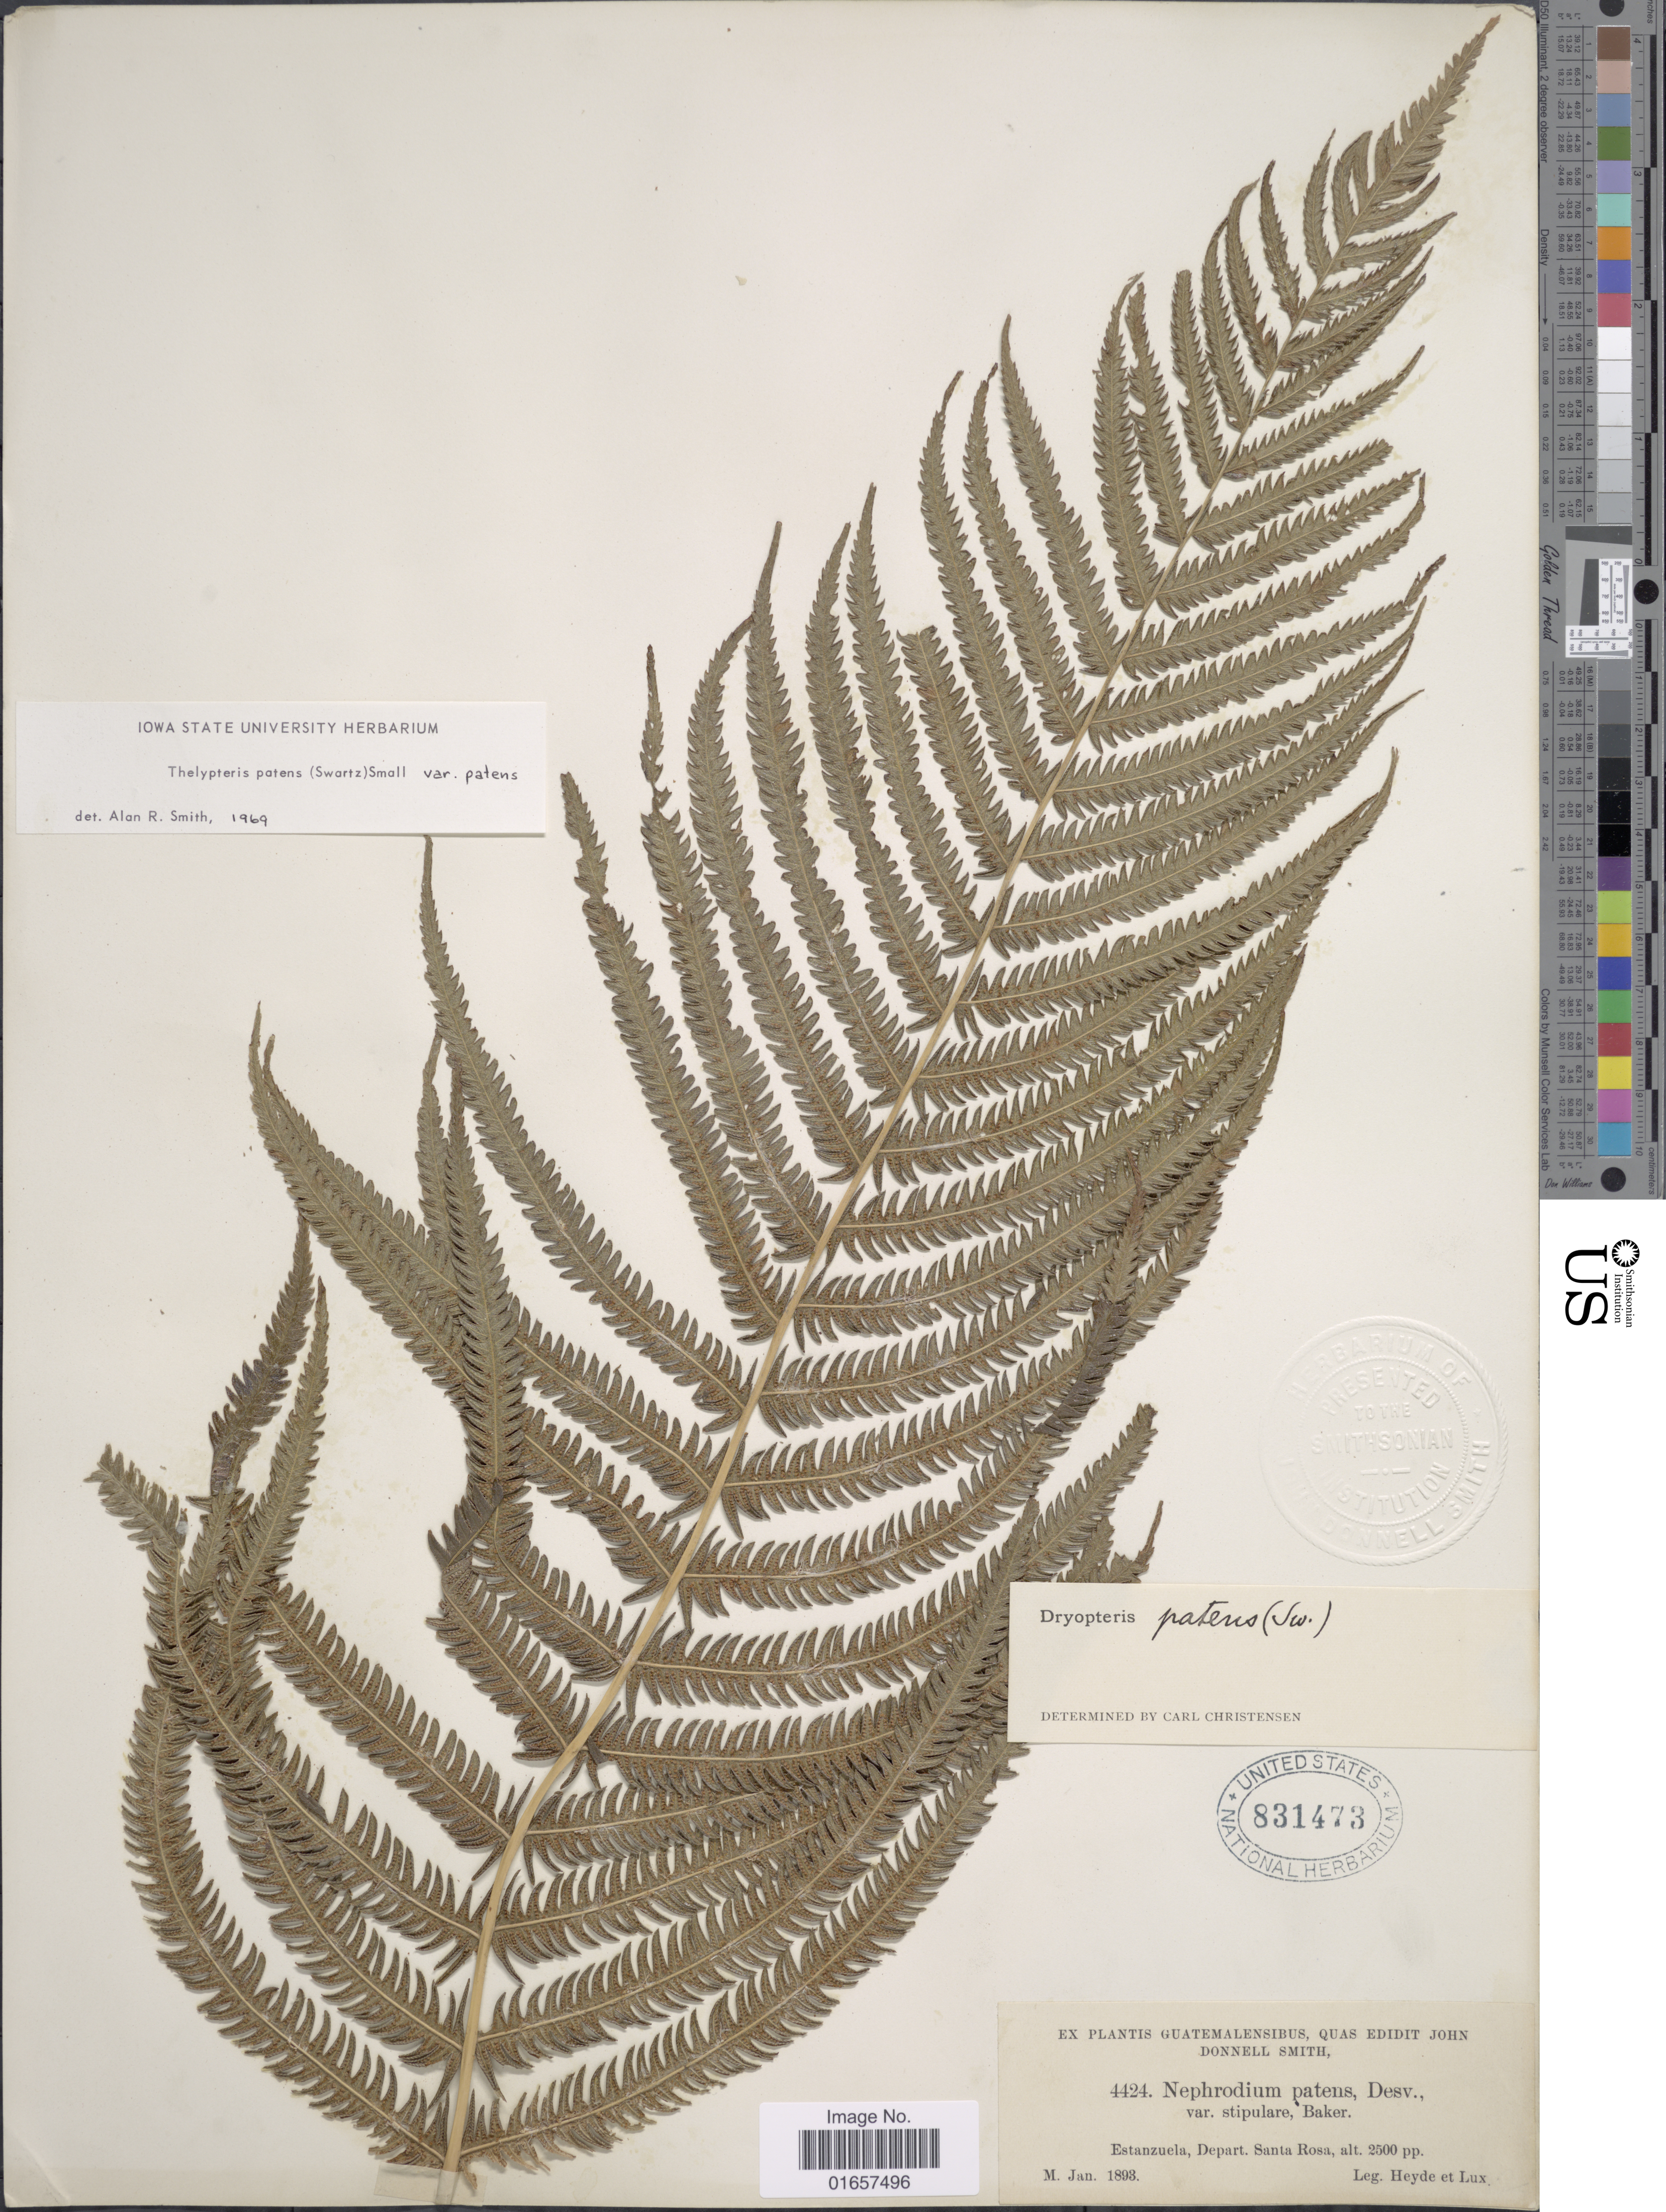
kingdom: Plantae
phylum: Tracheophyta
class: Polypodiopsida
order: Polypodiales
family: Thelypteridaceae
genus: Christella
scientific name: Christella patens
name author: (Sw.) Holttum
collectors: Heyde & Lux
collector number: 4424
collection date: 1893-01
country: Guatemala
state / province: Santa Rosa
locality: Guatemalensibus, Estanzuela, Depart. Santa Rosa.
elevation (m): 762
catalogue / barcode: US 831473